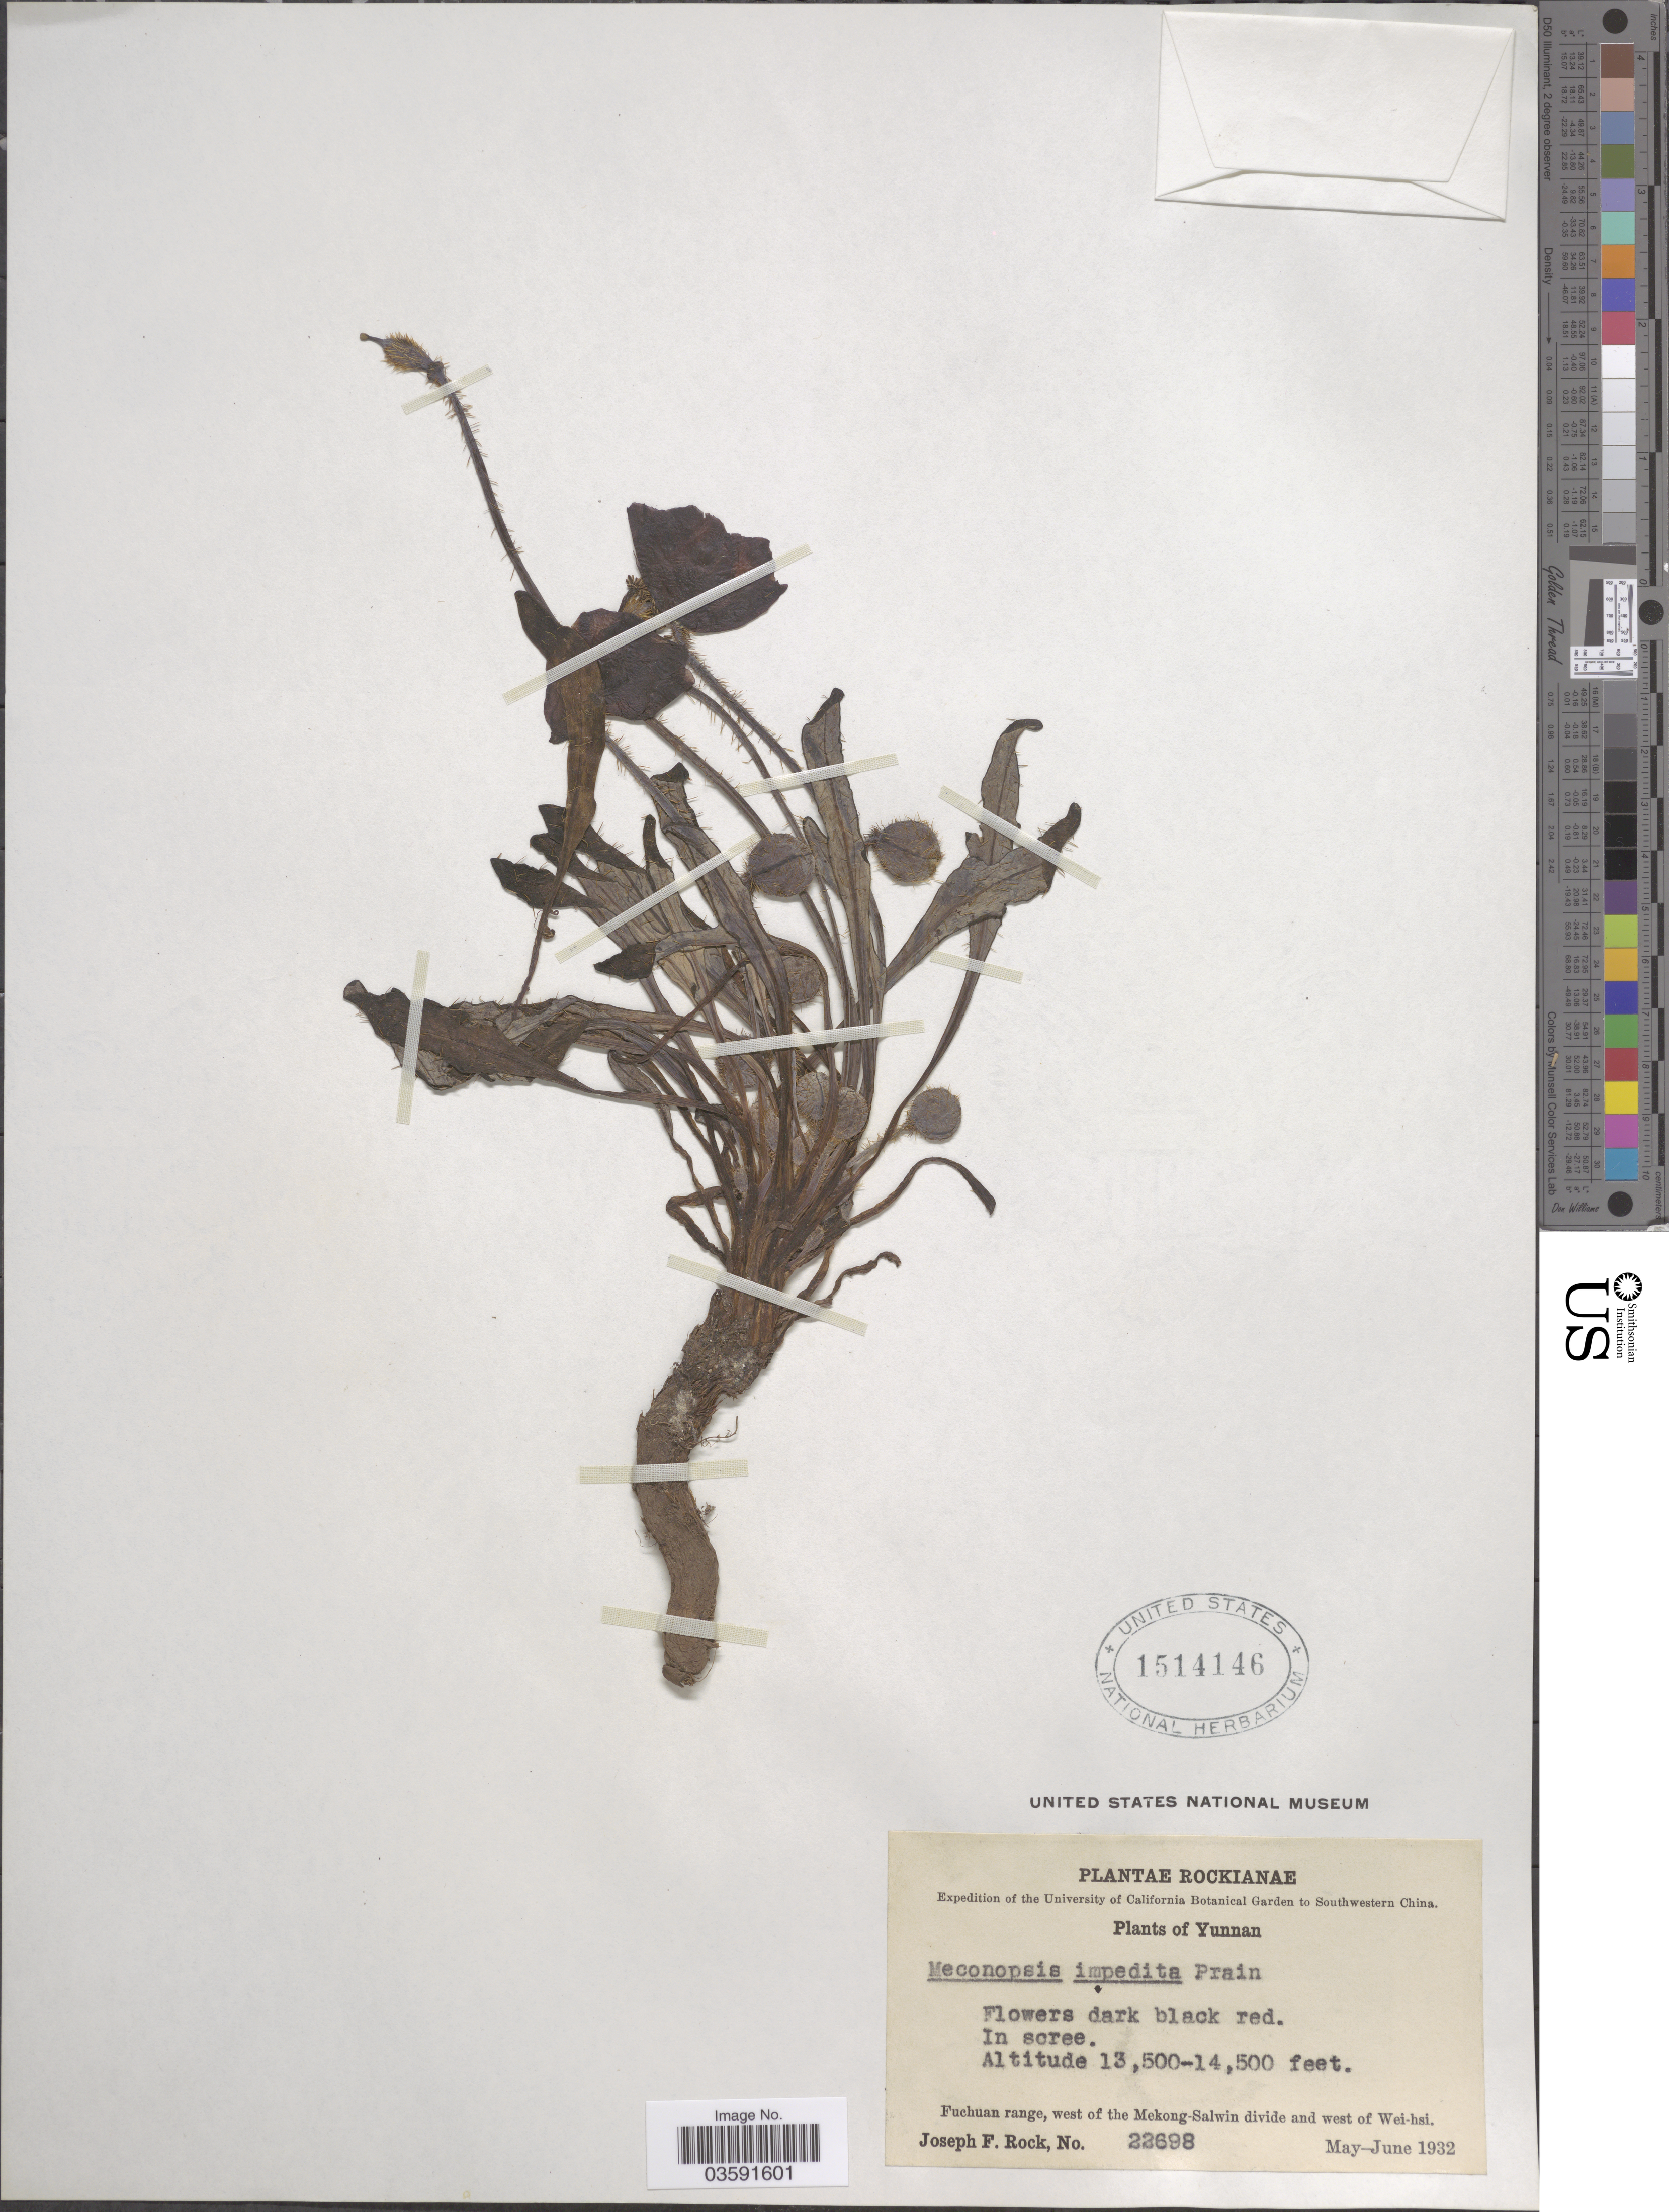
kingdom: Plantae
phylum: Tracheophyta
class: Magnoliopsida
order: Ranunculales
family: Papaveraceae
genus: Meconopsis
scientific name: Meconopsis impedita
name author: Prain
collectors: J. F. Rock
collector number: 22698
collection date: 1932-05/1932-06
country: China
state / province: Yunnan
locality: Southwestern China. Fuchuan range, west of the Mekong-Salwin divide and west of Wei-hsi.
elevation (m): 4115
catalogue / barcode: US 1514146